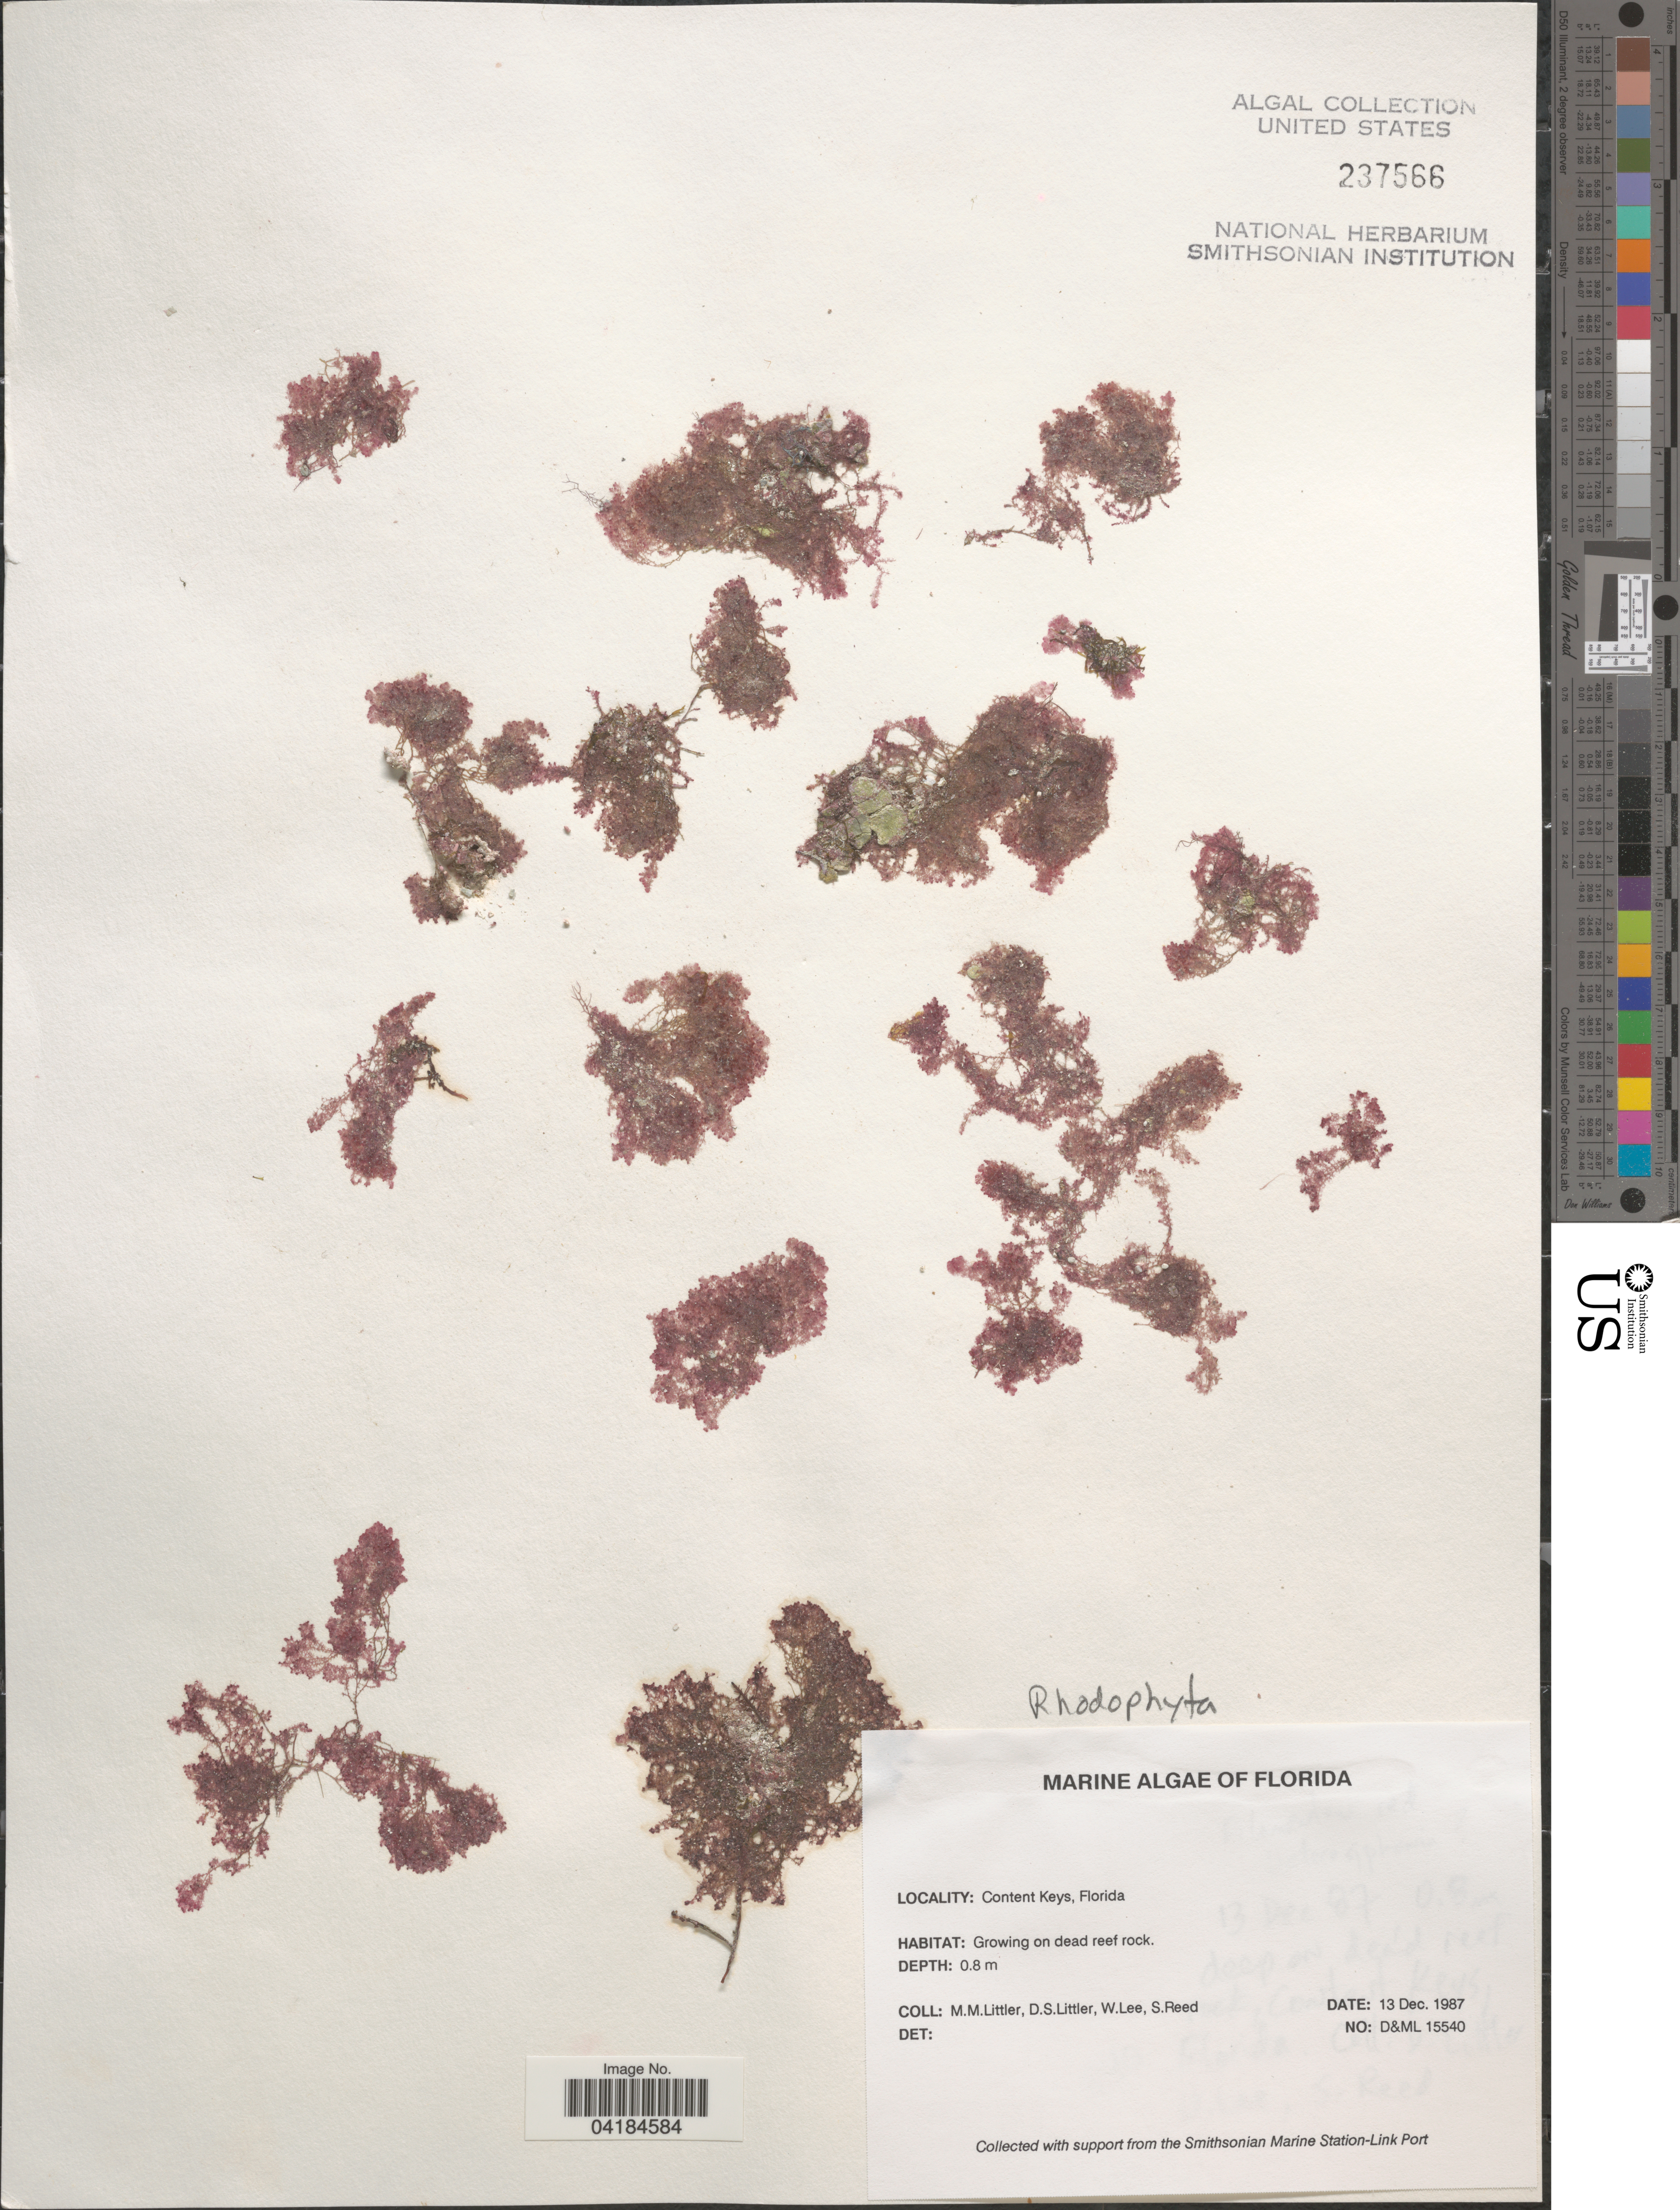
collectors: D. S. Littler, W. Lee & S. Reed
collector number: D&ML15540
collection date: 1987-12-13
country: United States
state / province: Florida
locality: Content Keys.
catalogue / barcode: US 237566